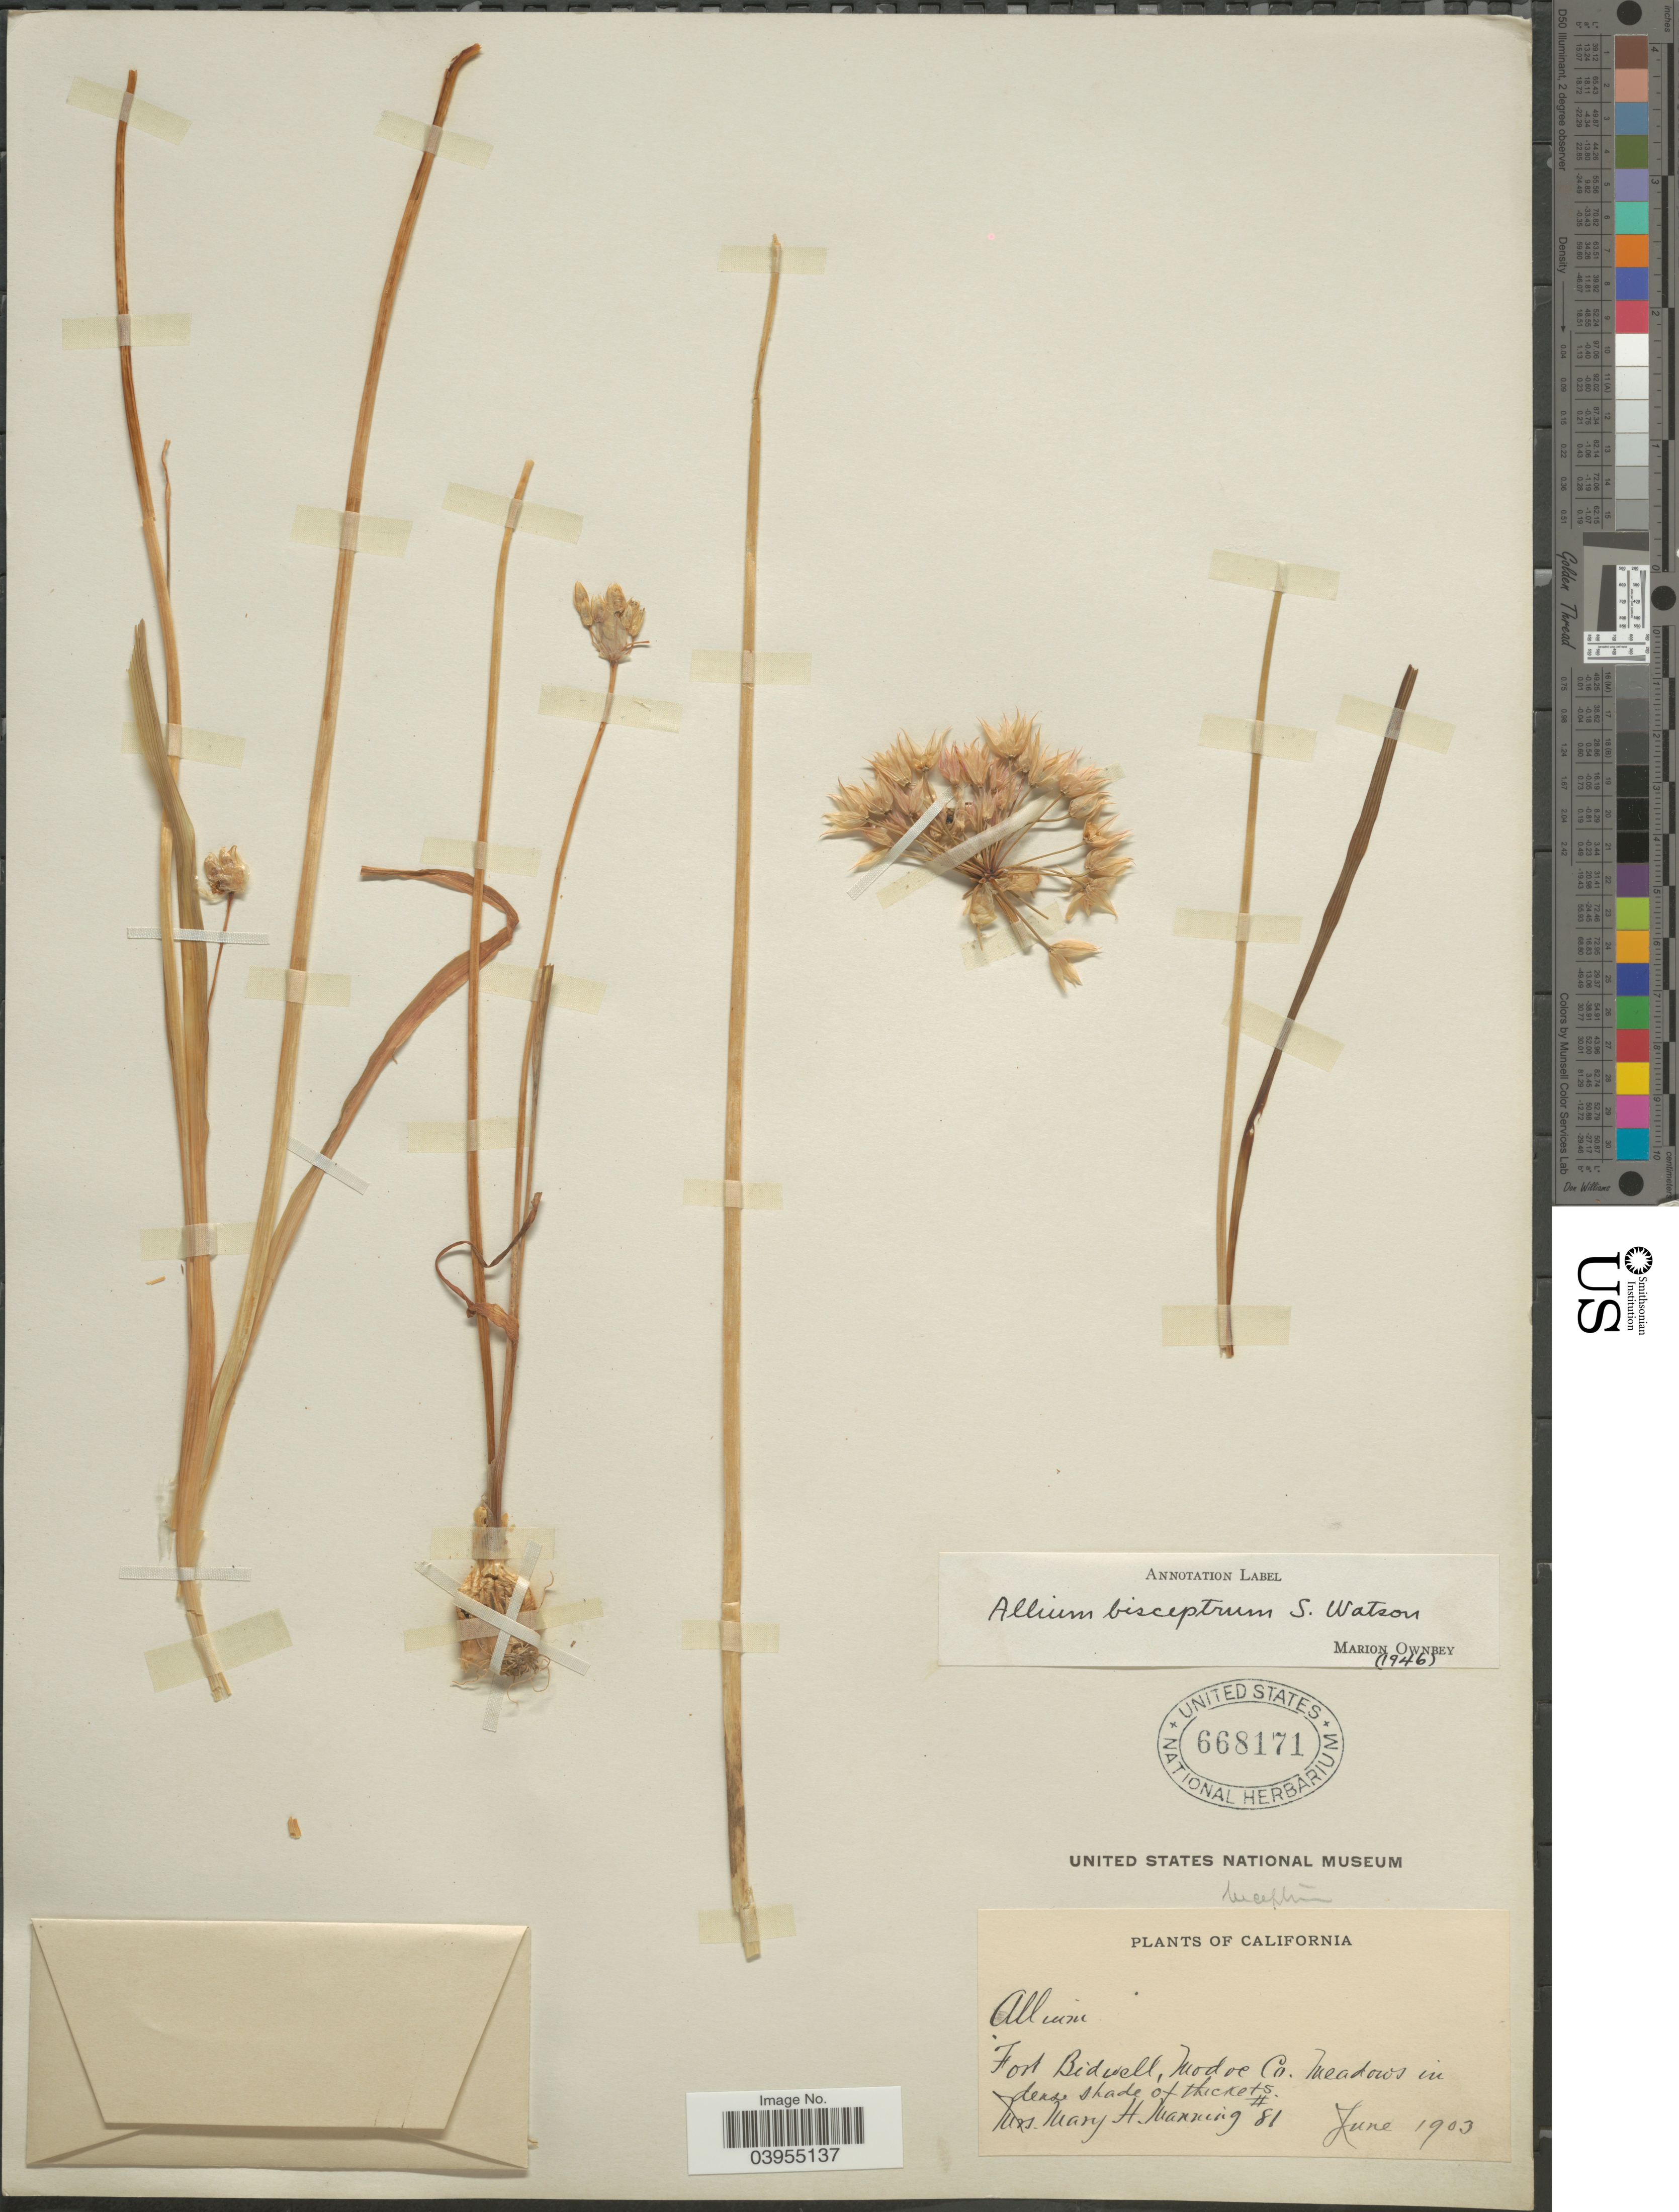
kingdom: Plantae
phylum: Tracheophyta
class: Liliopsida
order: Asparagales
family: Amaryllidaceae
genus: Allium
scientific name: Allium bisceptrum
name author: S. Watson in C. King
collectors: M. Manning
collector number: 81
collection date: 1903-06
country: United States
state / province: California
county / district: Modoc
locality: Fort Bidwell, Modoc Co. Meadows in dense shade of thickets.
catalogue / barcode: US 668171